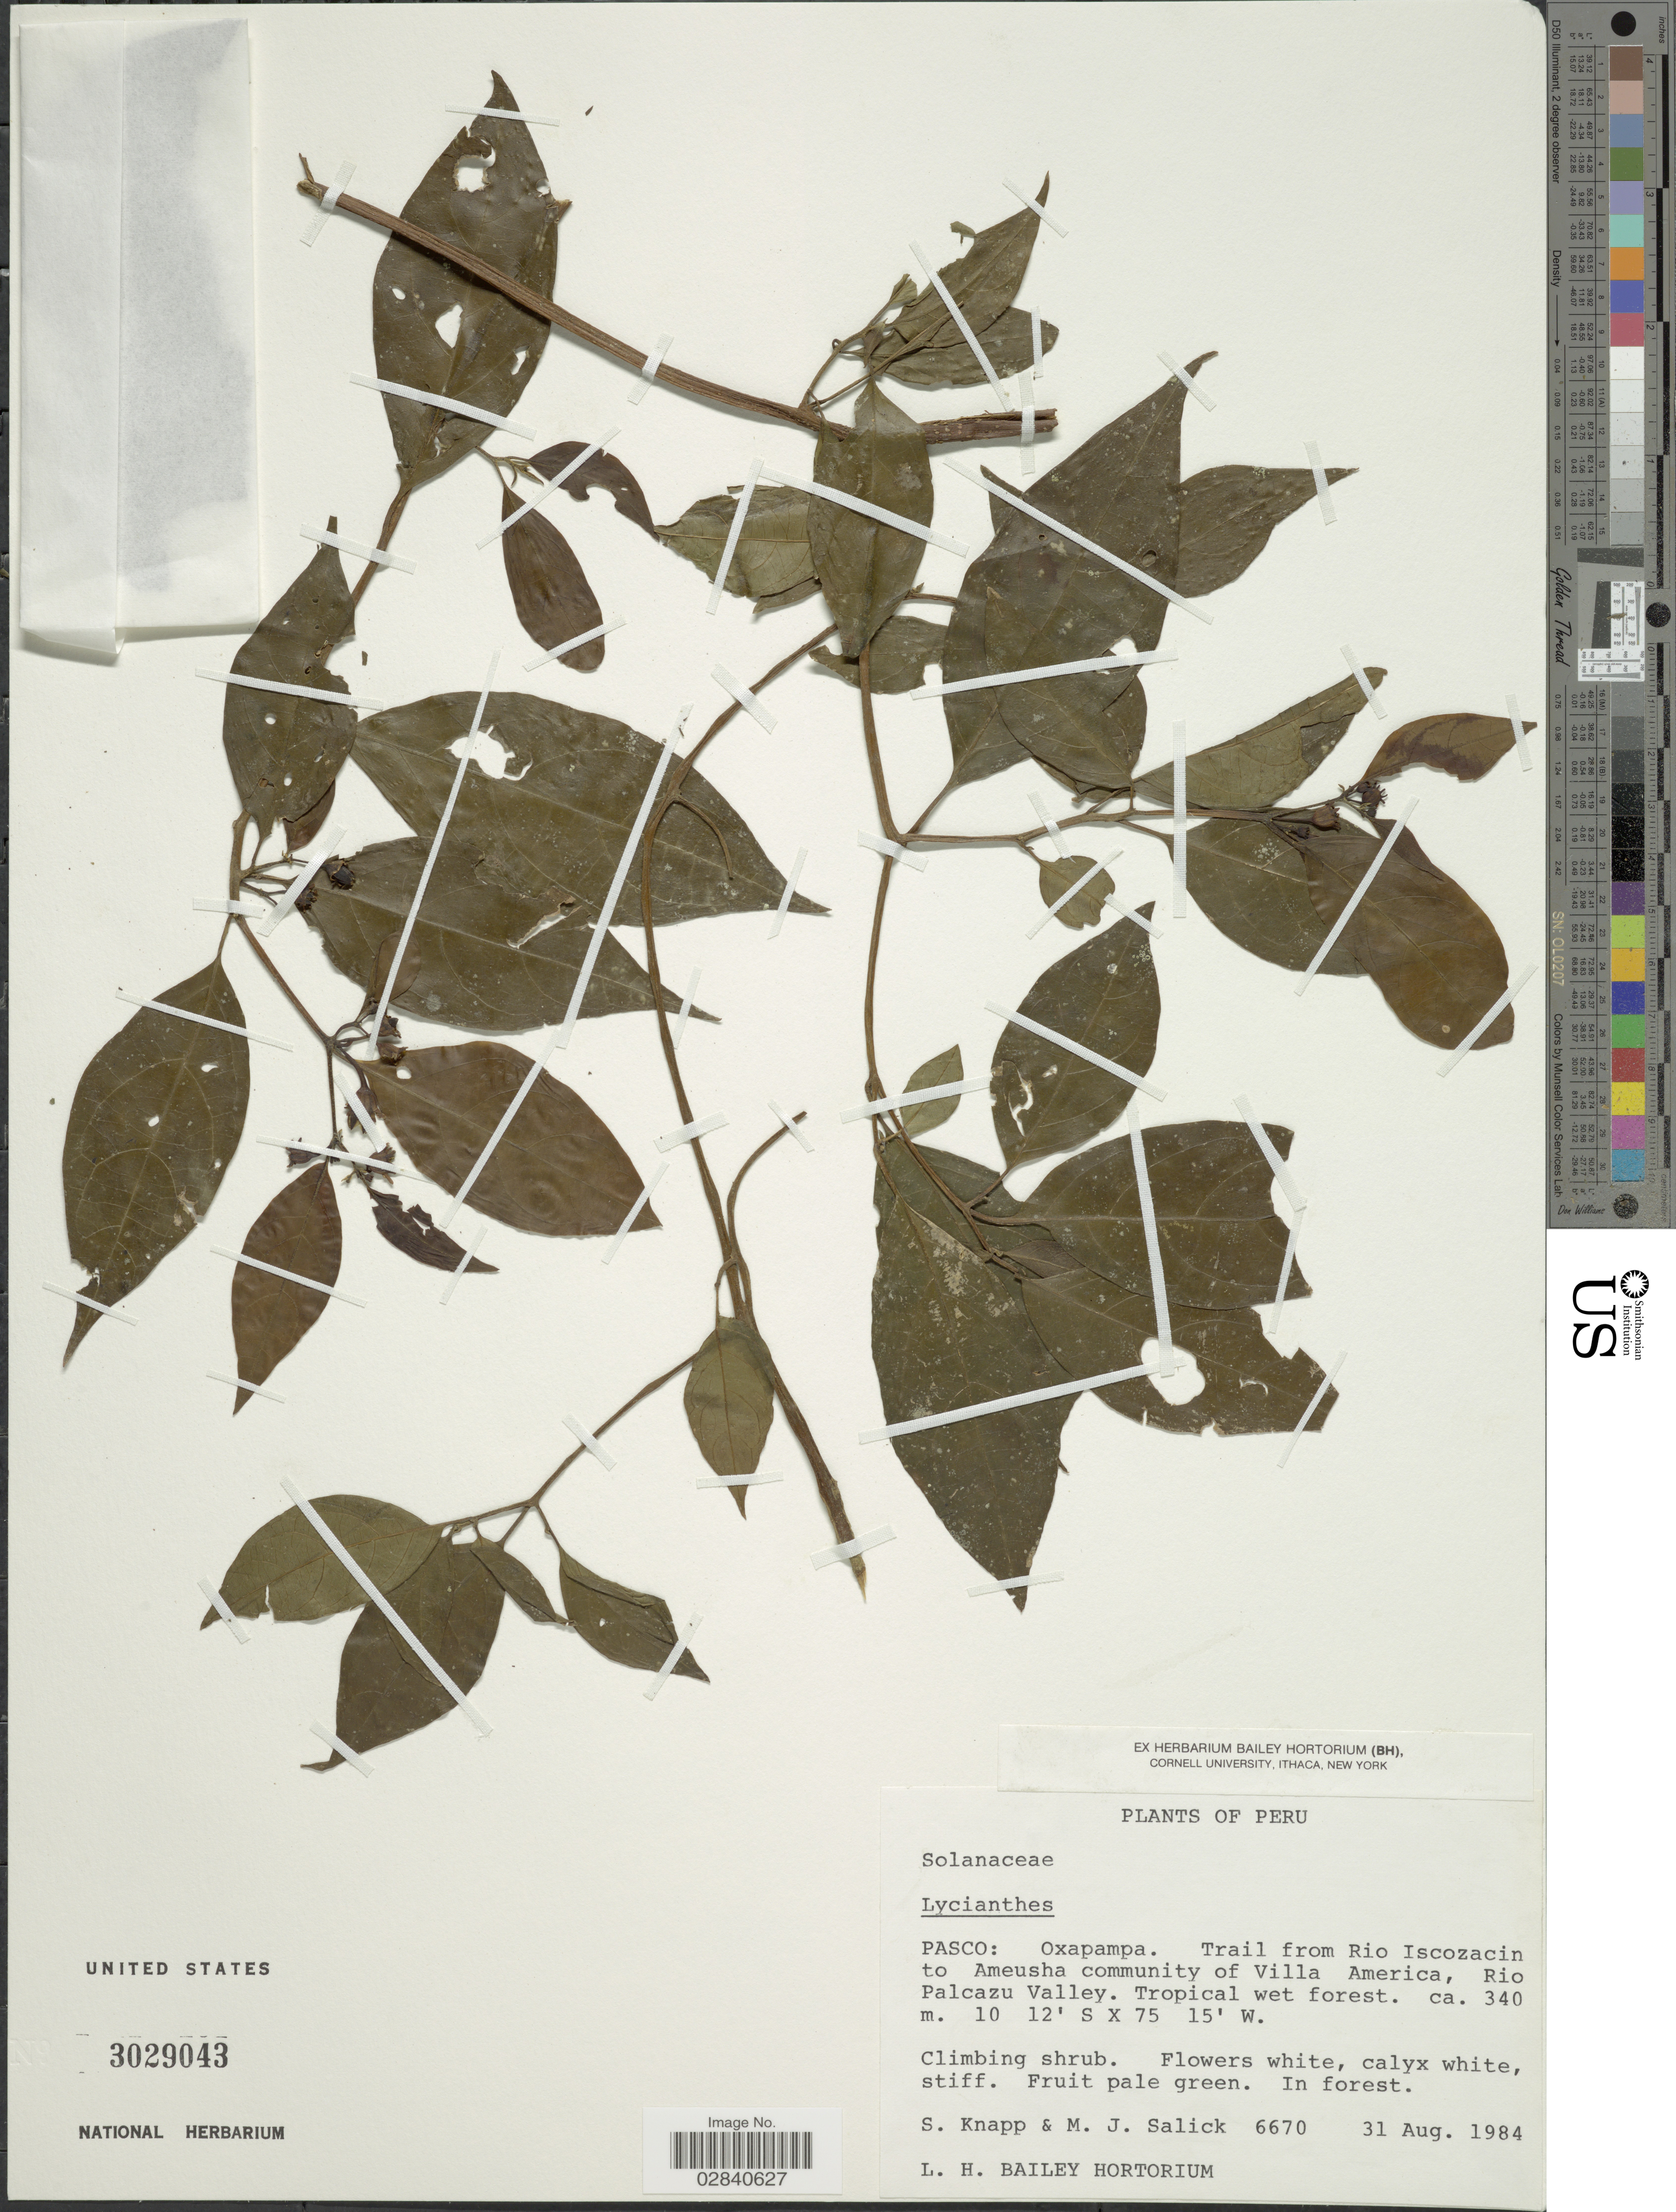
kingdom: Plantae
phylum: Tracheophyta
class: Magnoliopsida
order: Solanales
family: Solanaceae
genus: Lycianthes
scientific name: Lycianthes sp.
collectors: S. Knapp & M. Salick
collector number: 6670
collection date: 1984-08-31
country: Peru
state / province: Pasco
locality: Oxapampa. Trail from Rio Iscozacin to Ameusha community of Villa America, Rio Palcazu Valley.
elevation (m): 340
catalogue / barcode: US 3029043